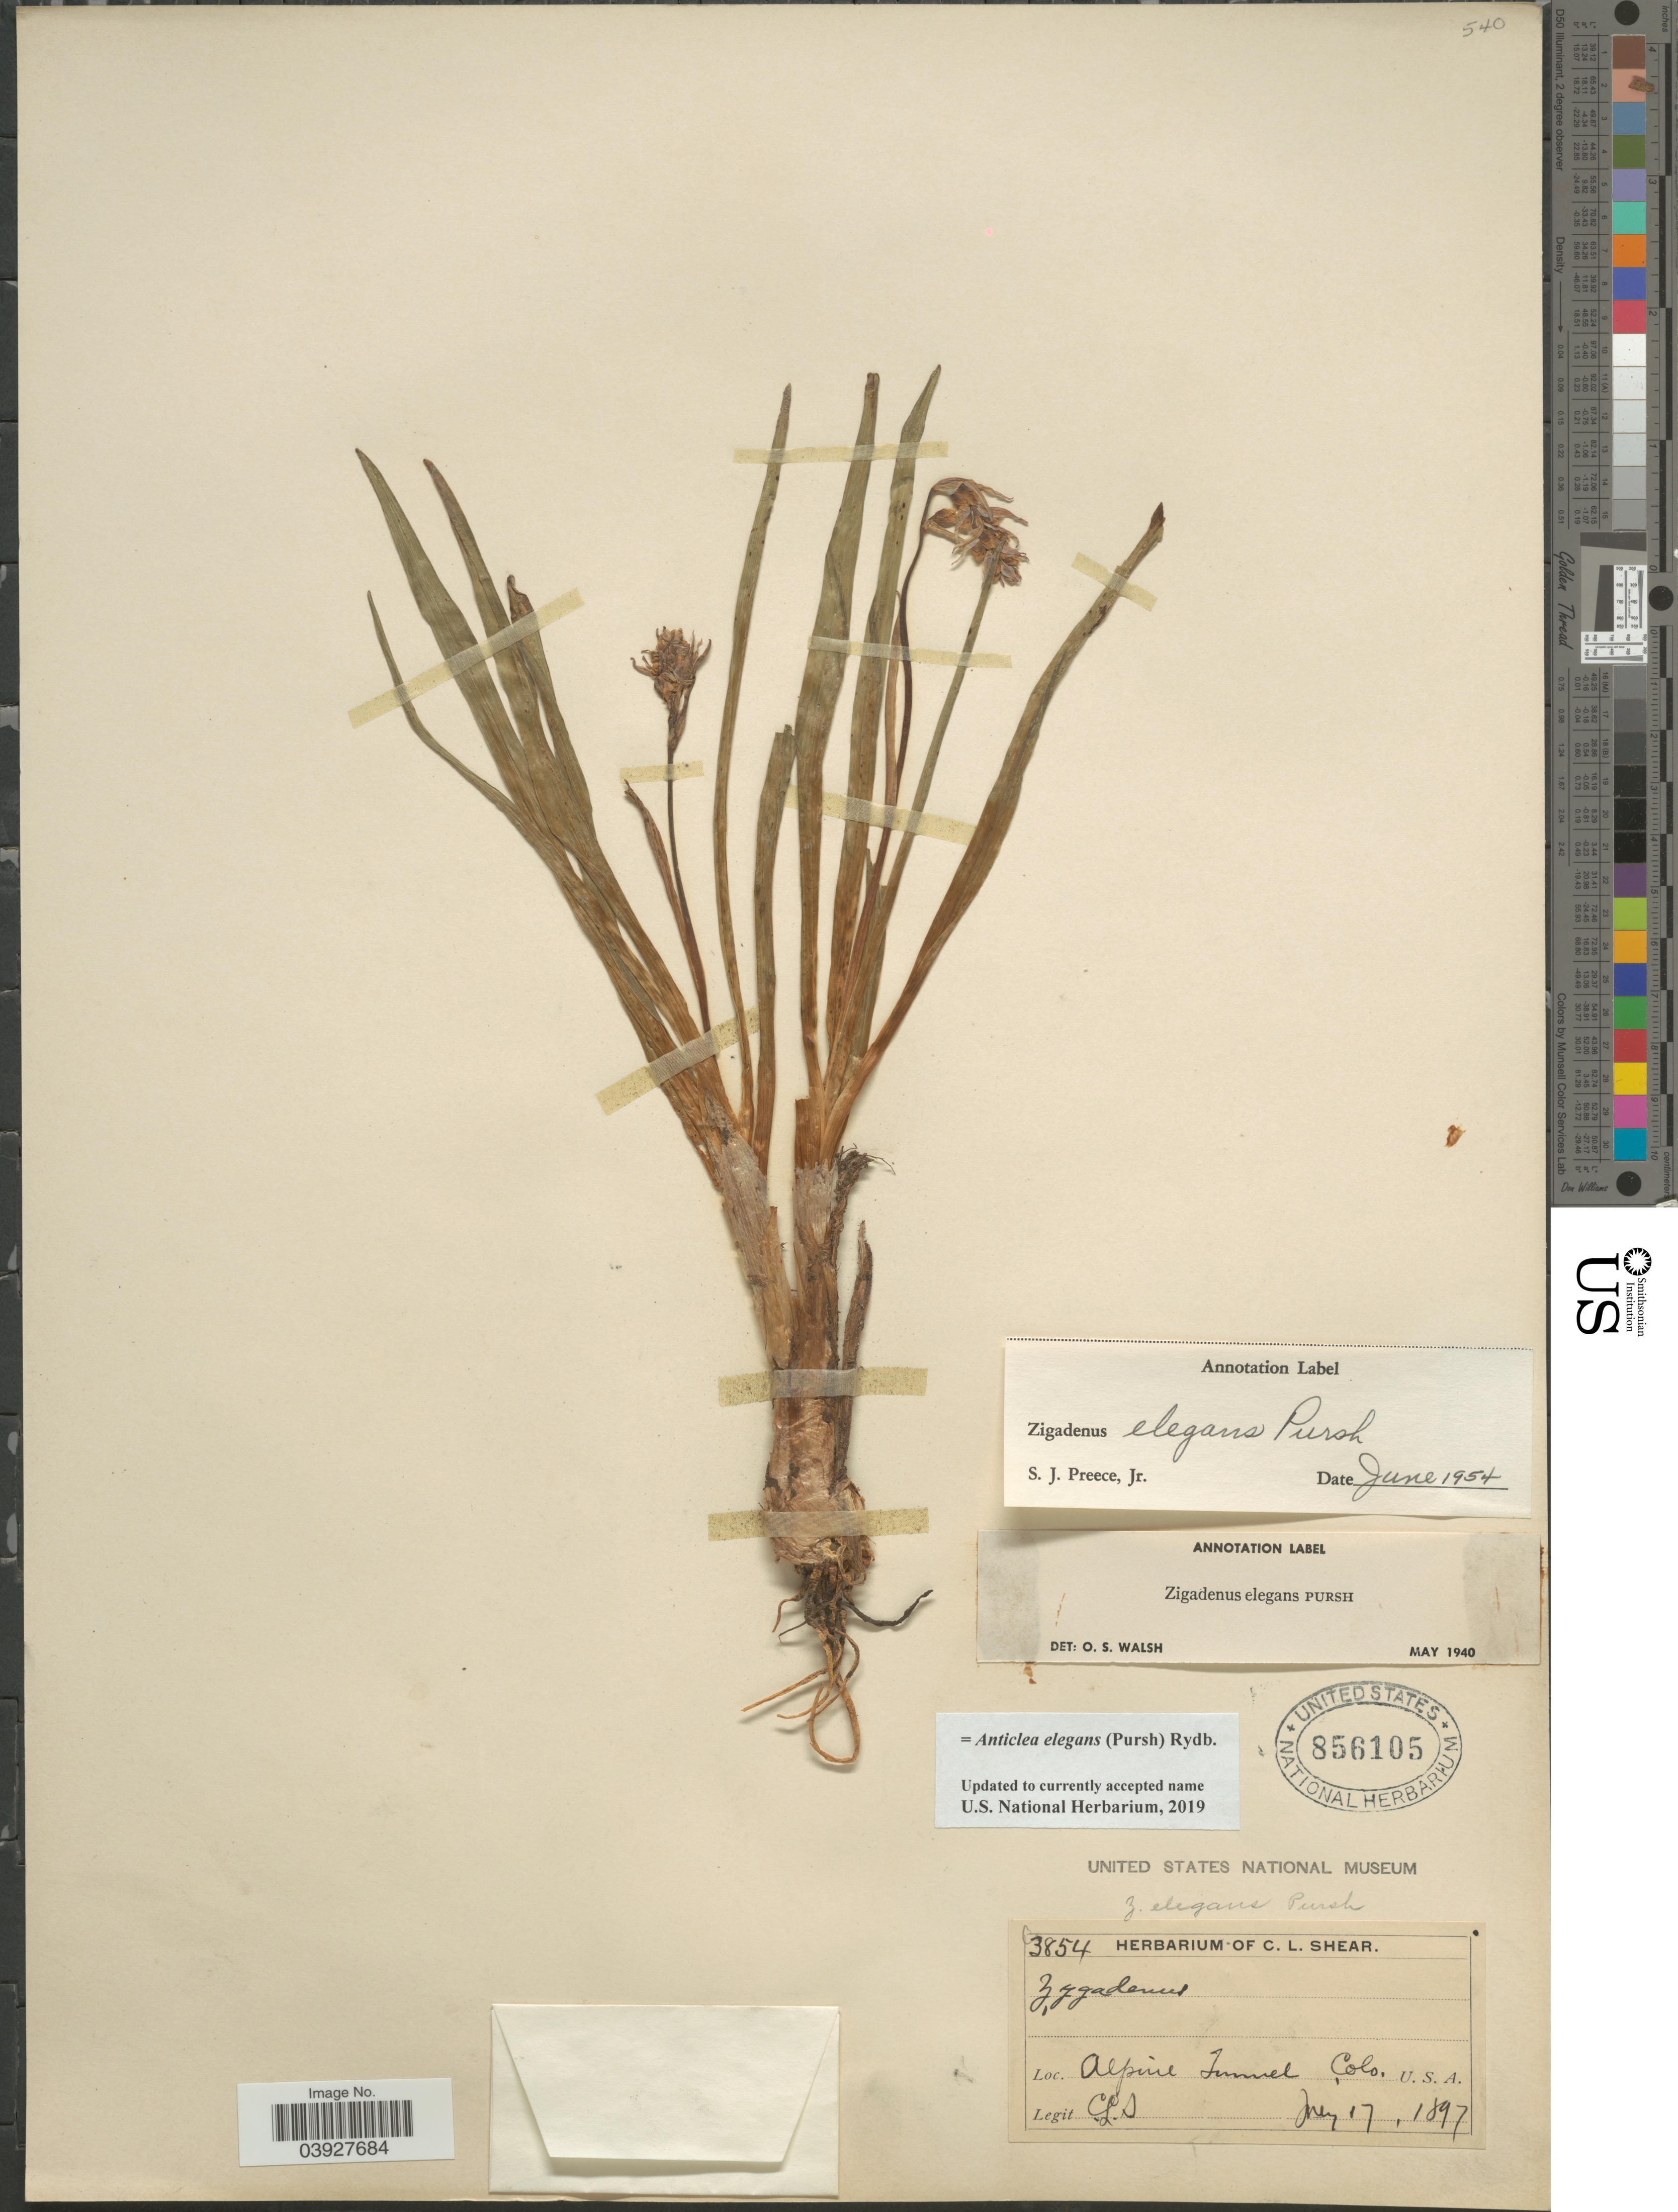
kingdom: Plantae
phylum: Tracheophyta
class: Liliopsida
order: Liliales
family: Melanthiaceae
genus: Anticlea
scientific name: Anticlea elegans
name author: (Pursh) Rydb.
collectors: C. L. Shear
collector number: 3854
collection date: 1897-07-17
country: United States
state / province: Colorado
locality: Alpine Tunnel.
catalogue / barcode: US 856105